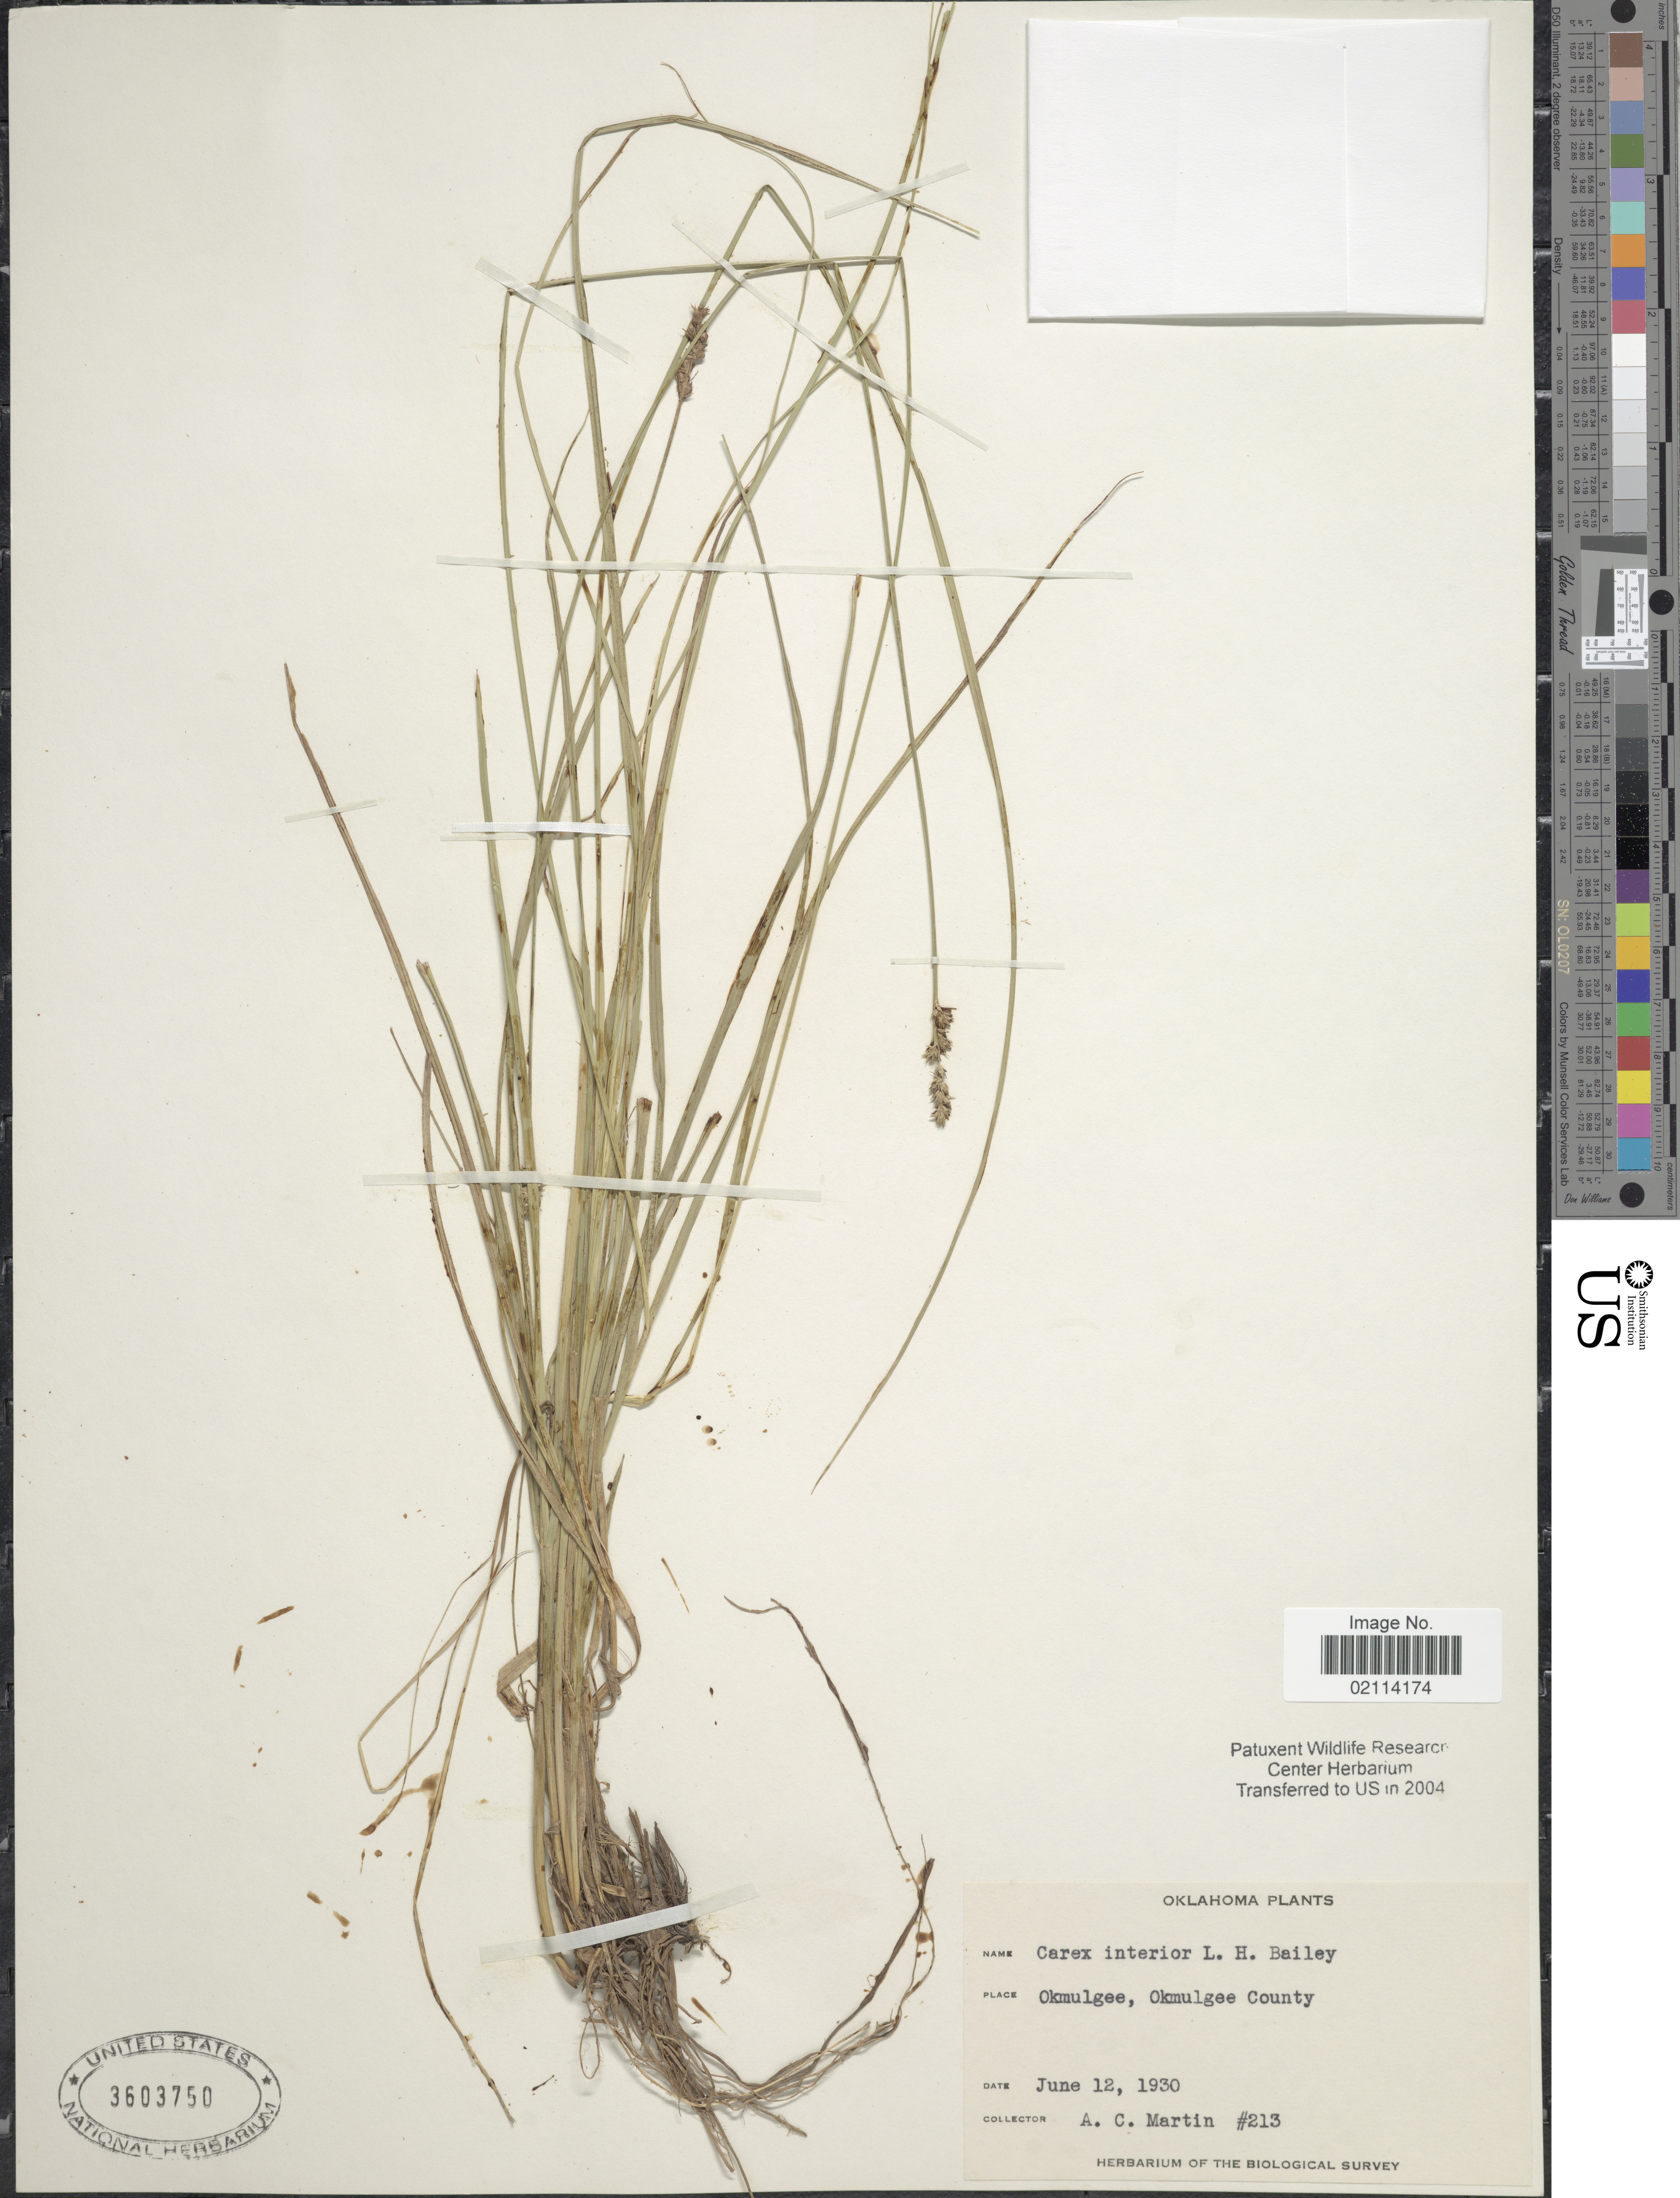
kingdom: Plantae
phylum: Tracheophyta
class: Liliopsida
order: Poales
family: Cyperaceae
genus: Carex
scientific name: Carex interior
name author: L.H. Bailey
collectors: A. C. Martin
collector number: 213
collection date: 1930-06-12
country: United States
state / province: Oklahoma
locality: Okmulgee, Okmulgee County.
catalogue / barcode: US 3603750